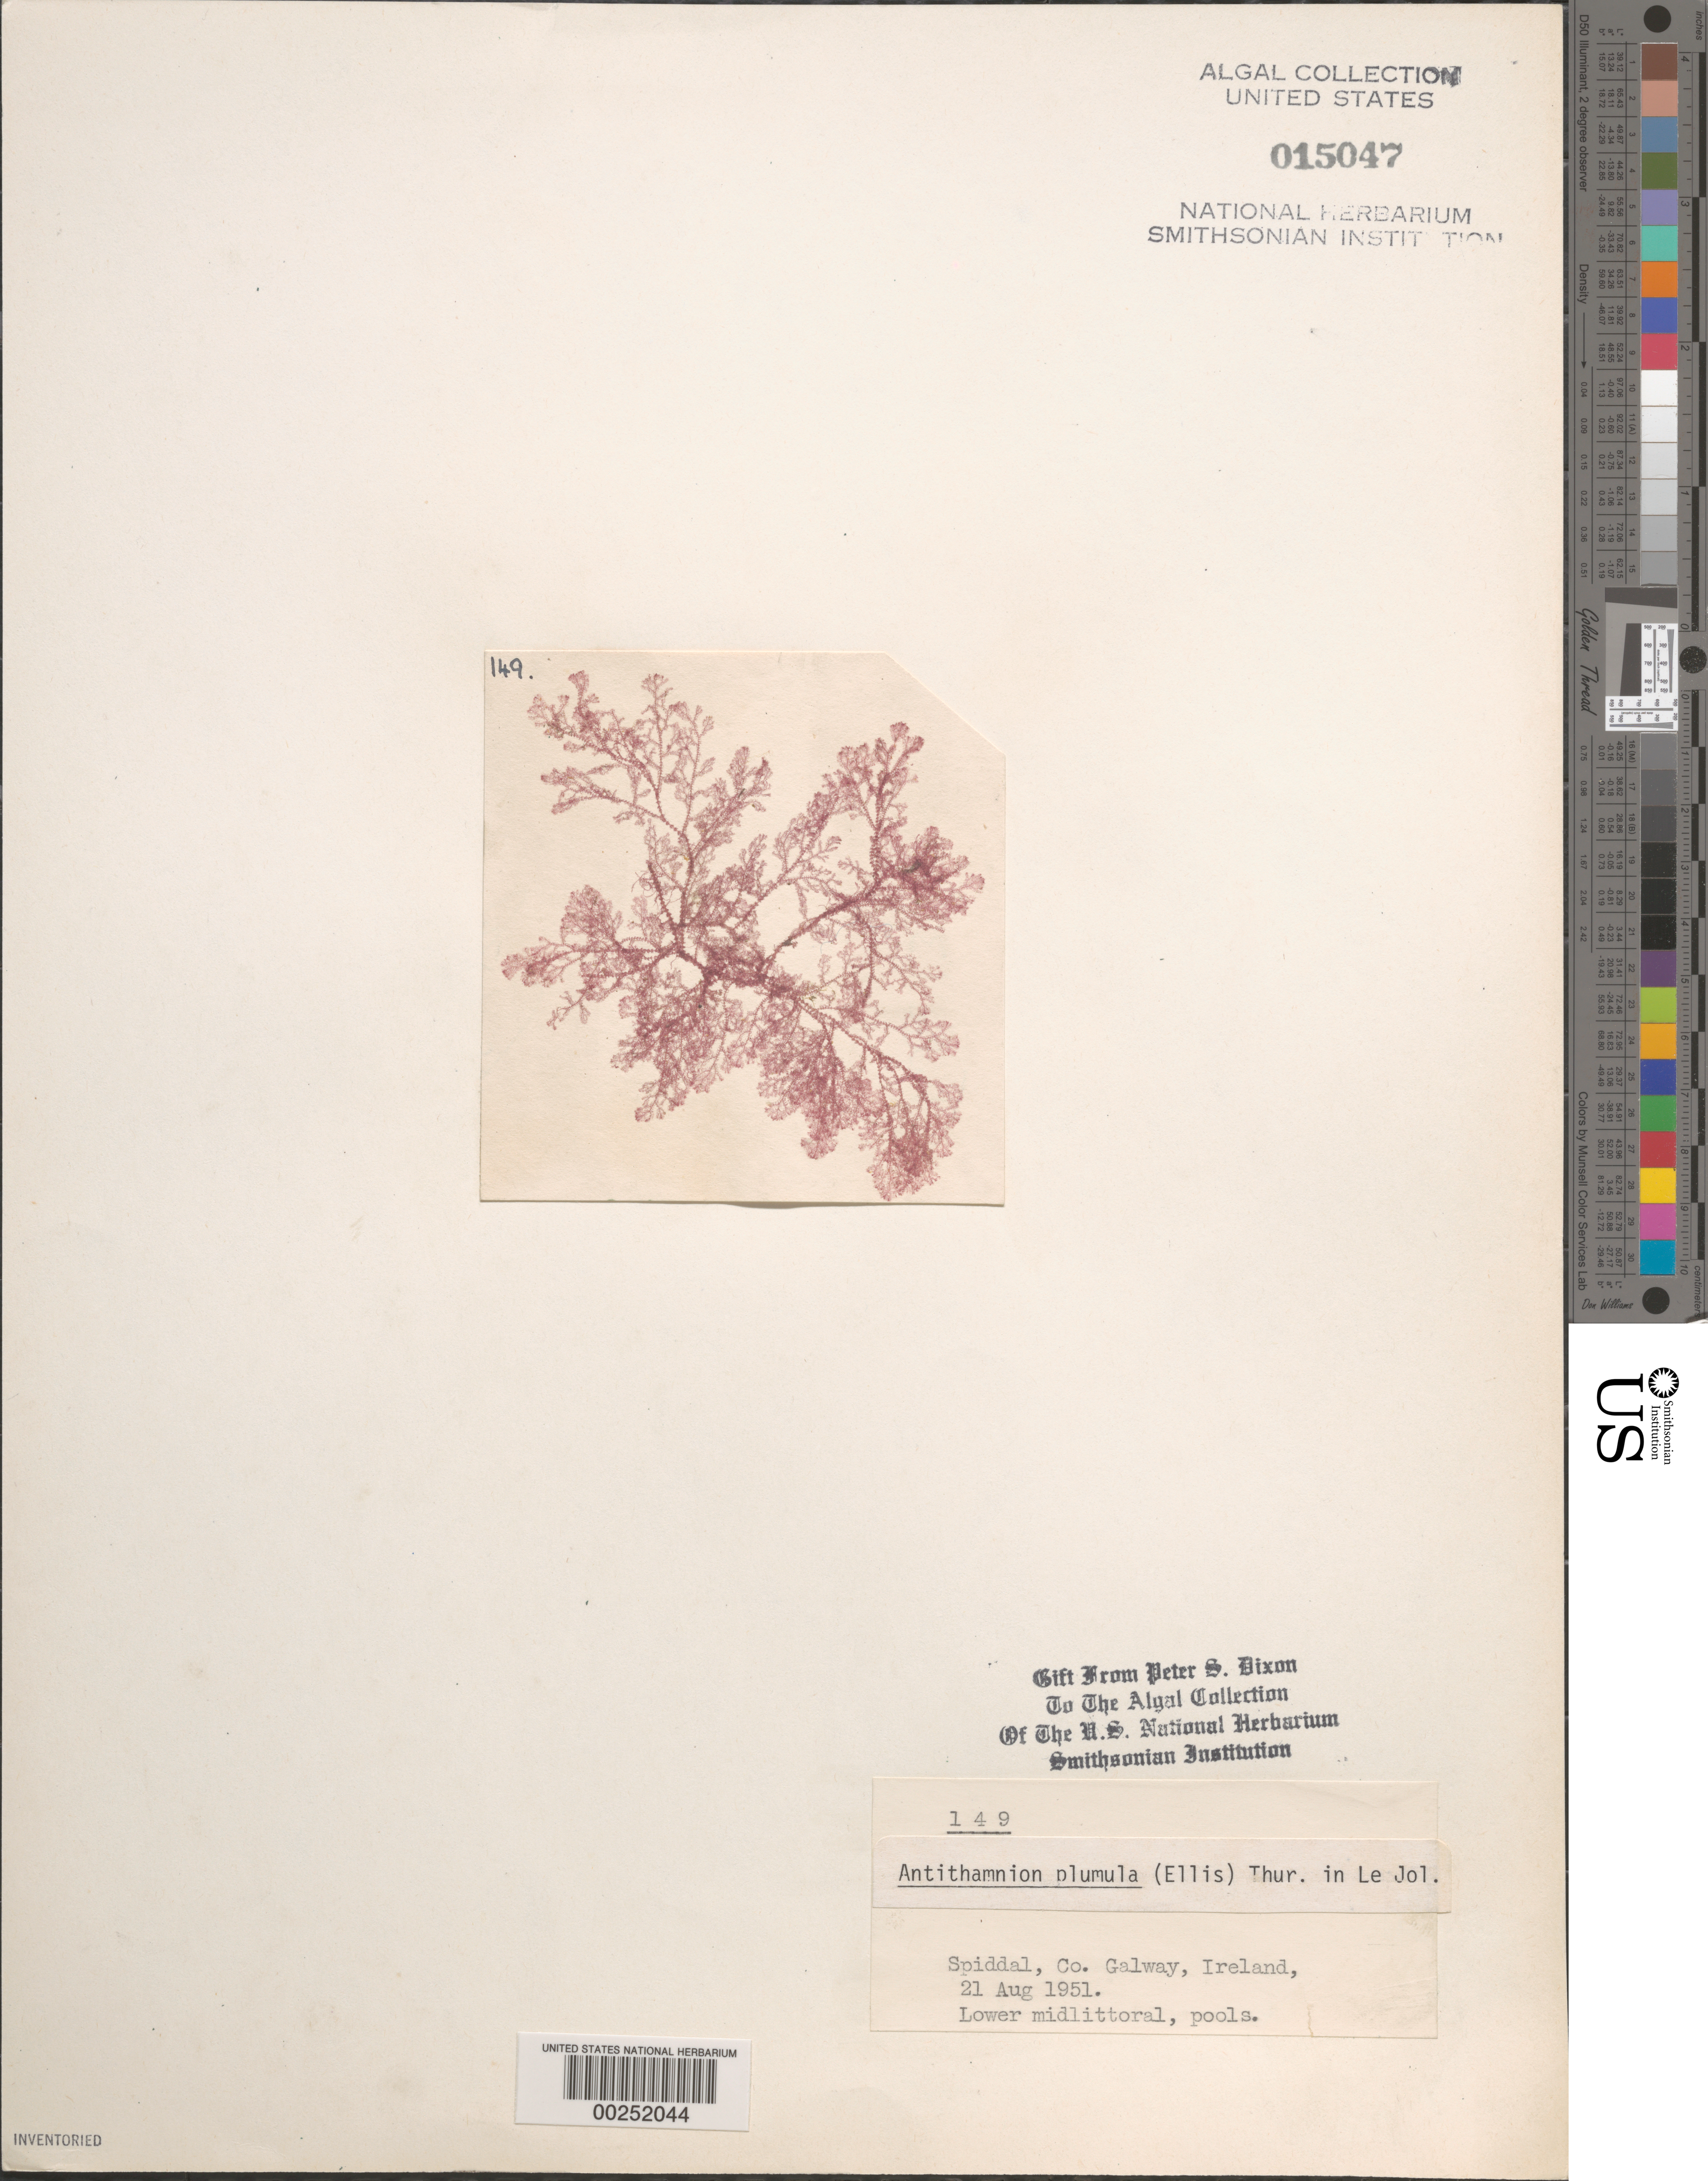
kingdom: Plantae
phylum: Rhodophyta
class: Florideophyceae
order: Ceramiales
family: Ceramiaceae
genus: Pterothamnion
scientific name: Pterothamnion plumula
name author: (J. Ellis) Näg.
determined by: Algae name updating Project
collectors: P. S. Dixon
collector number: PSD 149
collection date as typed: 21 Aug 1951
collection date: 1951-08-21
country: Ireland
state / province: Connaught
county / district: Galway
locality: Spiddal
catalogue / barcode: US 15047